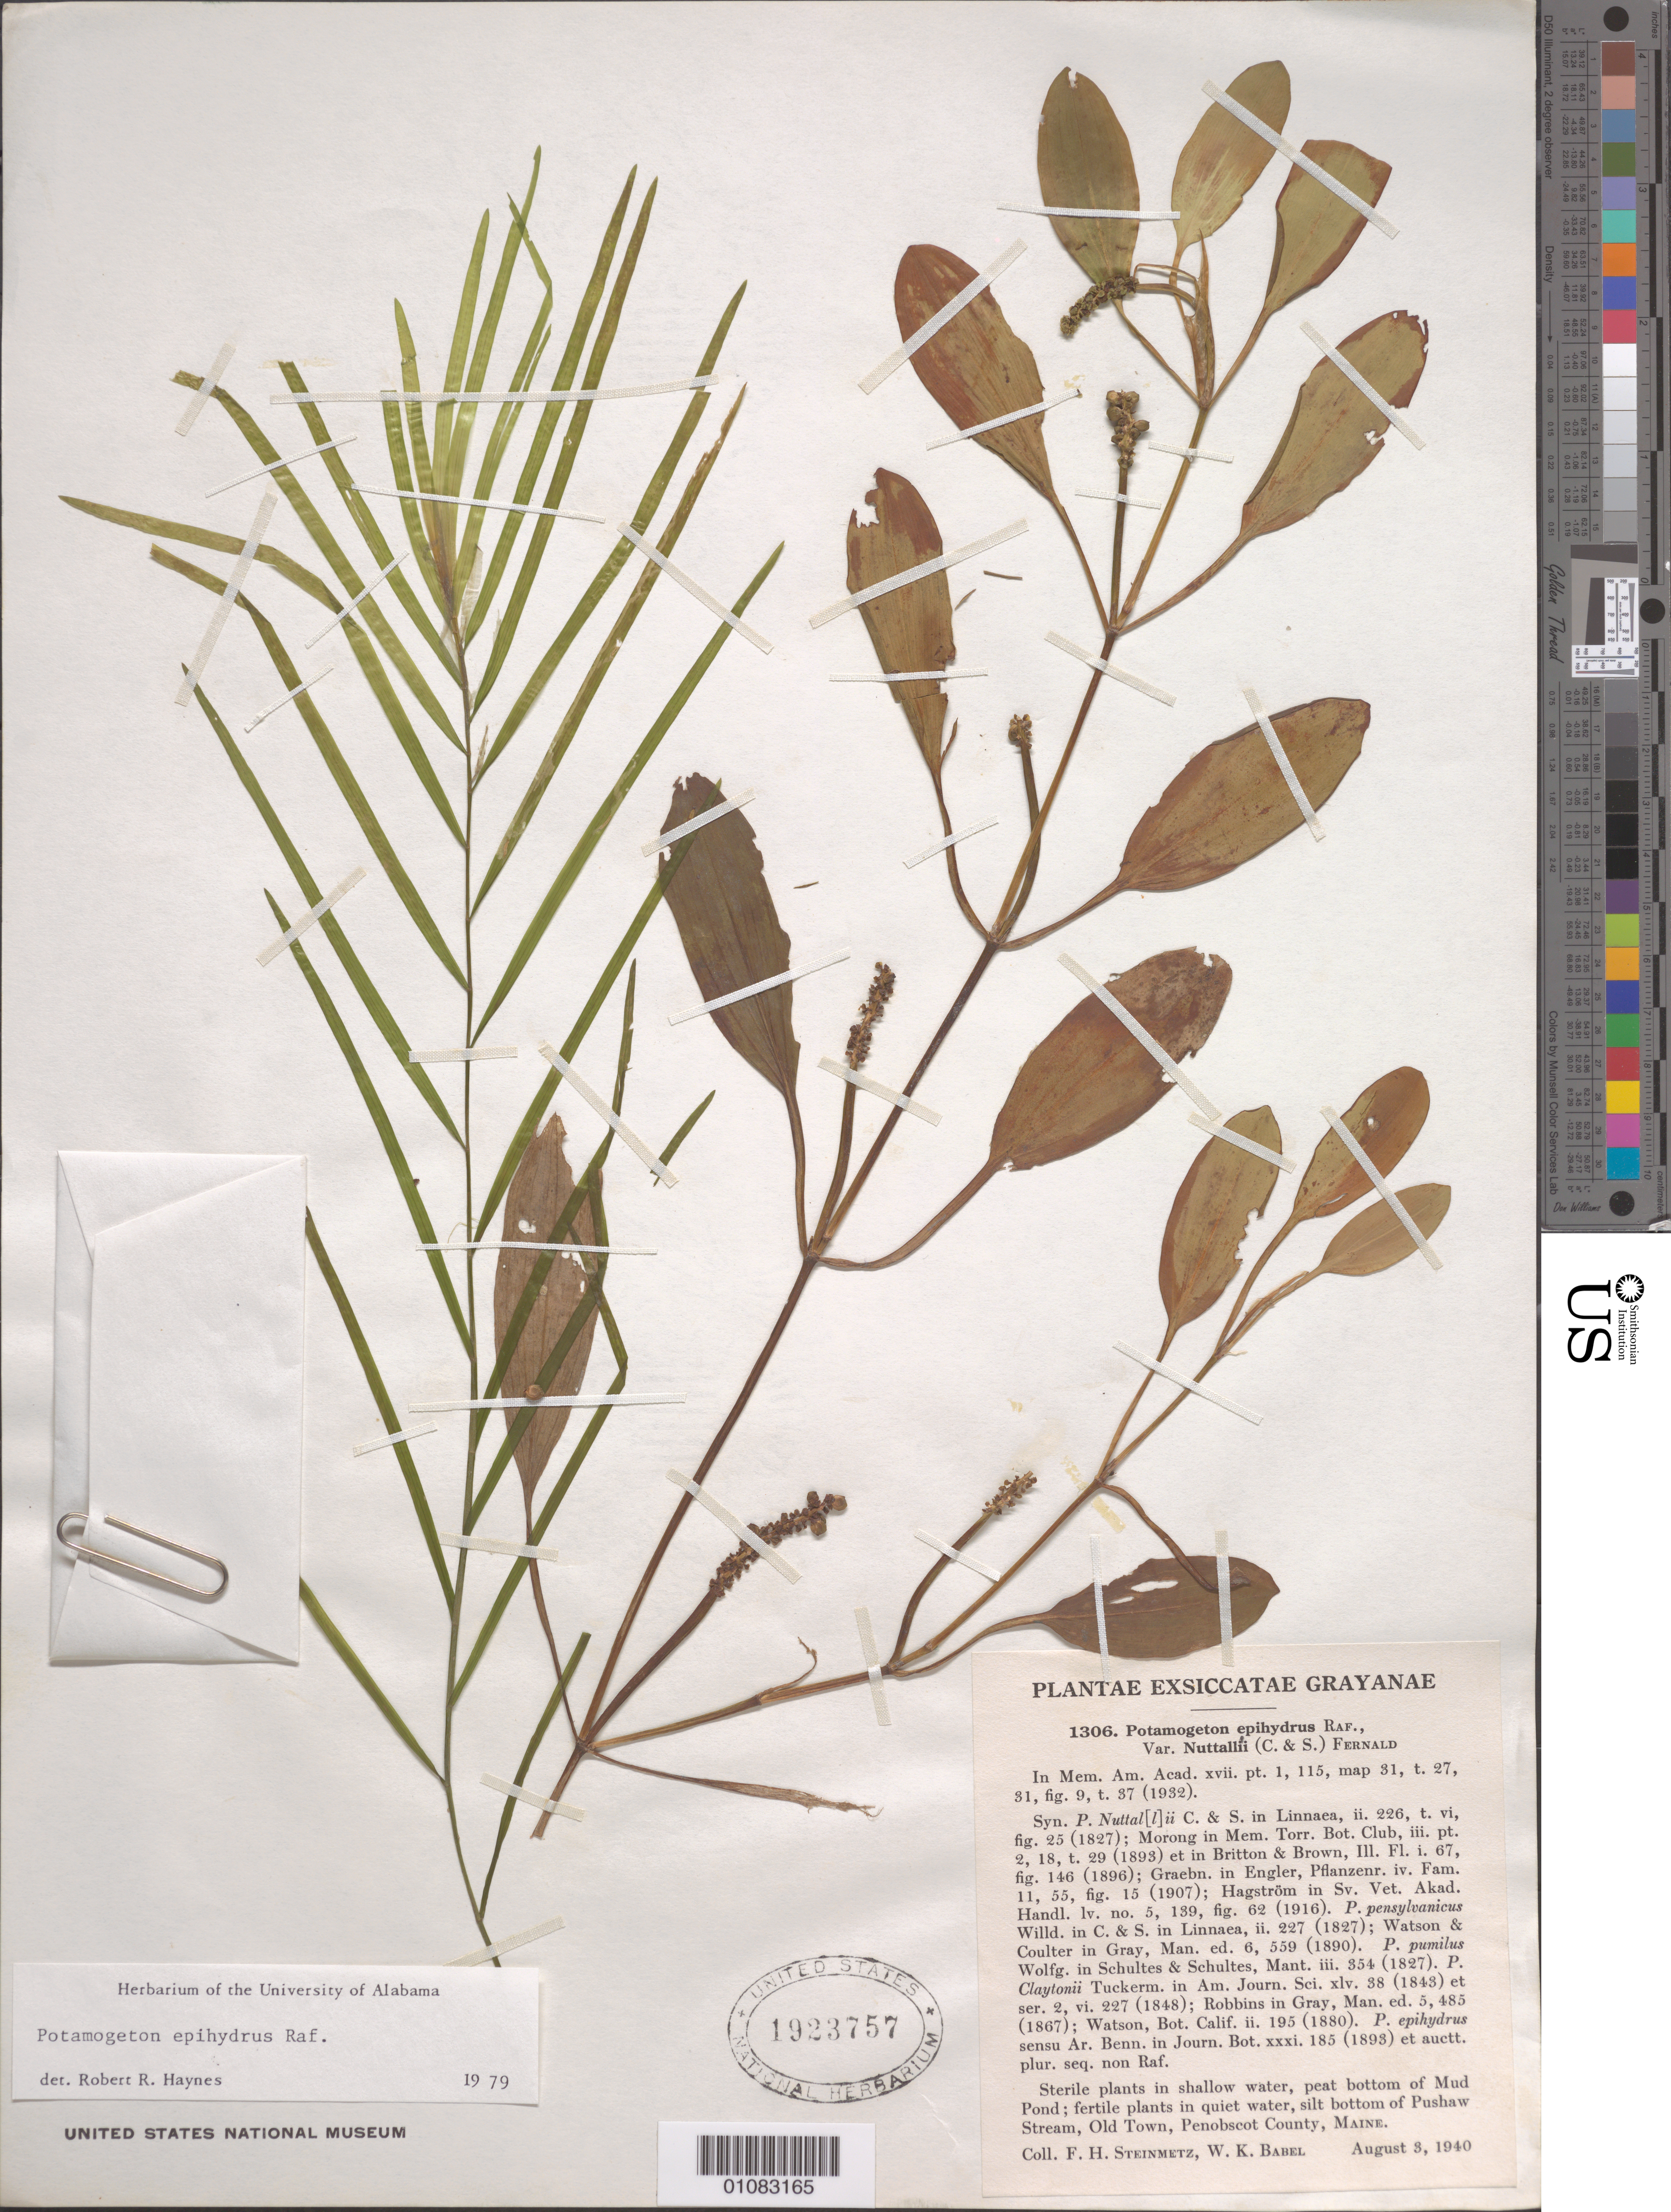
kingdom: Plantae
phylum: Tracheophyta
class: Liliopsida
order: Alismatales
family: Potamogetonaceae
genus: Potamogeton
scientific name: Potamogeton epihydrus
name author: Raf.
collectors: F. H. Steinmetz & W. Babel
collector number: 1306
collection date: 1940-08-03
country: United States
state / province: Maine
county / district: Penobscot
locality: Old Town, Pushaw stream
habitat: In quiet water, silt bottom.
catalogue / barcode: US 1923757